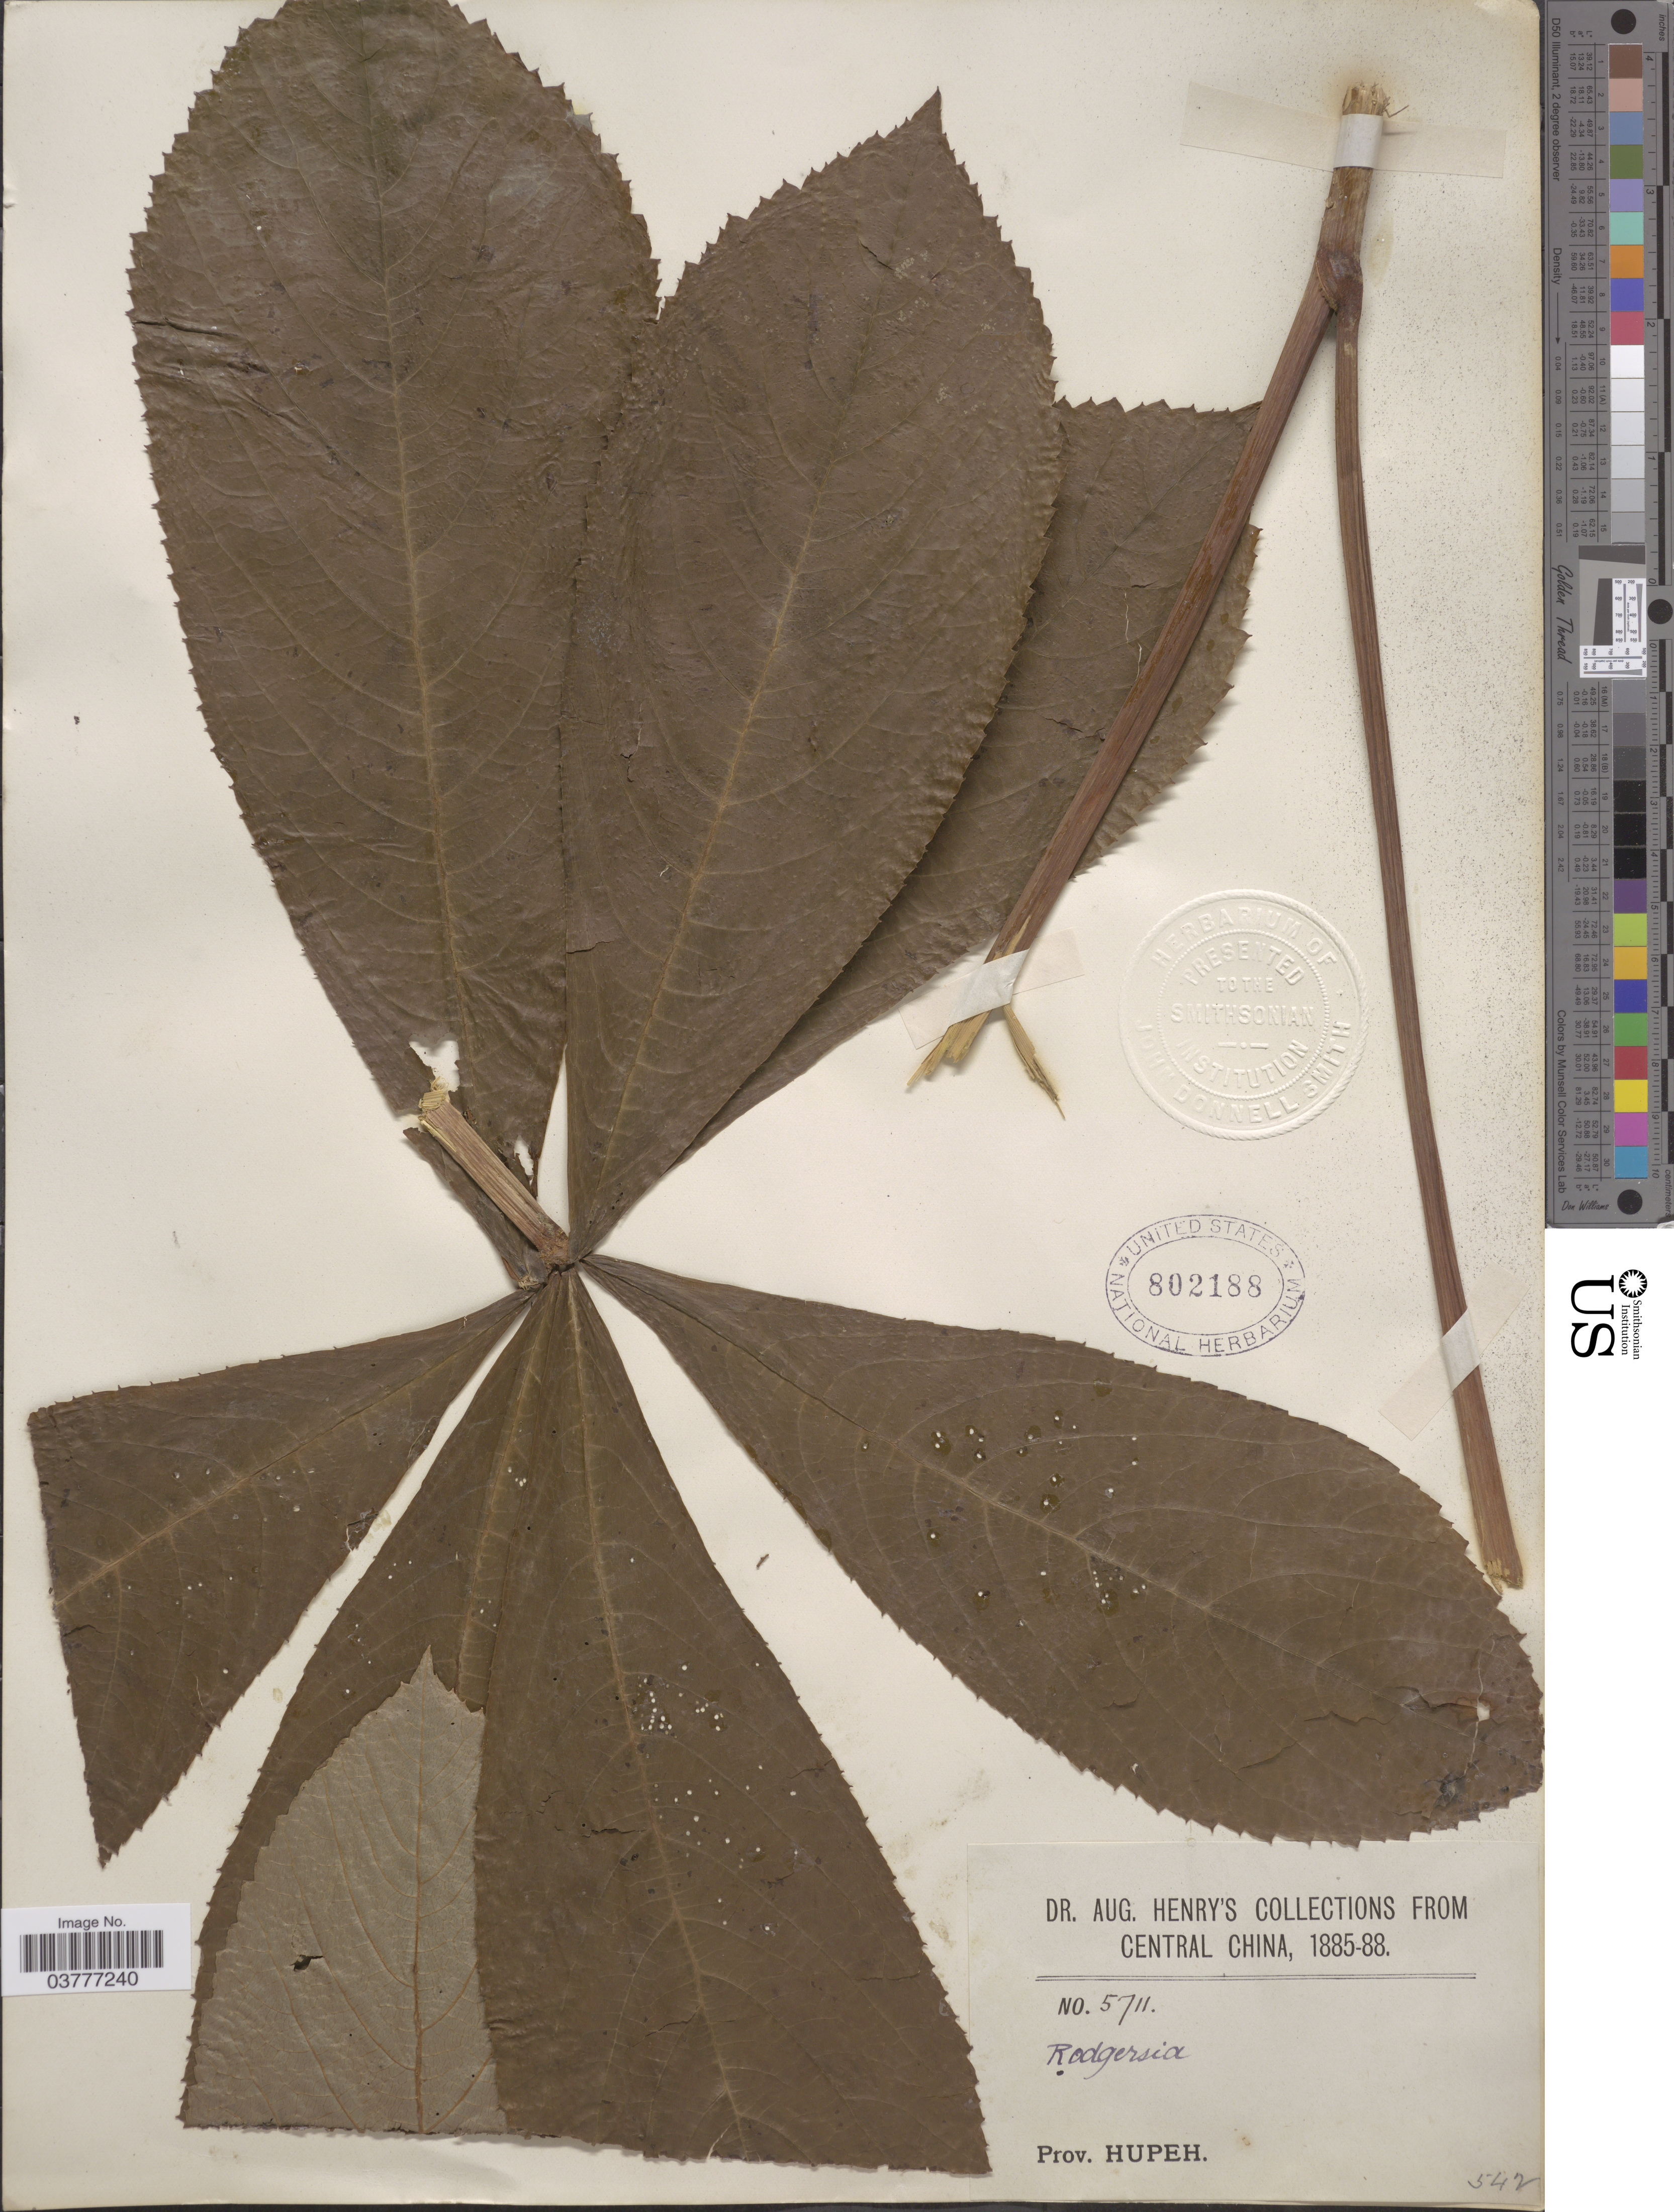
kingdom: Plantae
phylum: Tracheophyta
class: Magnoliopsida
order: Saxifragales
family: Saxifragaceae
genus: Rodgersia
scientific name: Rodgersia sp.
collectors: A. Henry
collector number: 5711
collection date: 1885/1888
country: China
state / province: Hubei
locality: Central China. Prov. Hupeh.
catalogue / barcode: US 802188